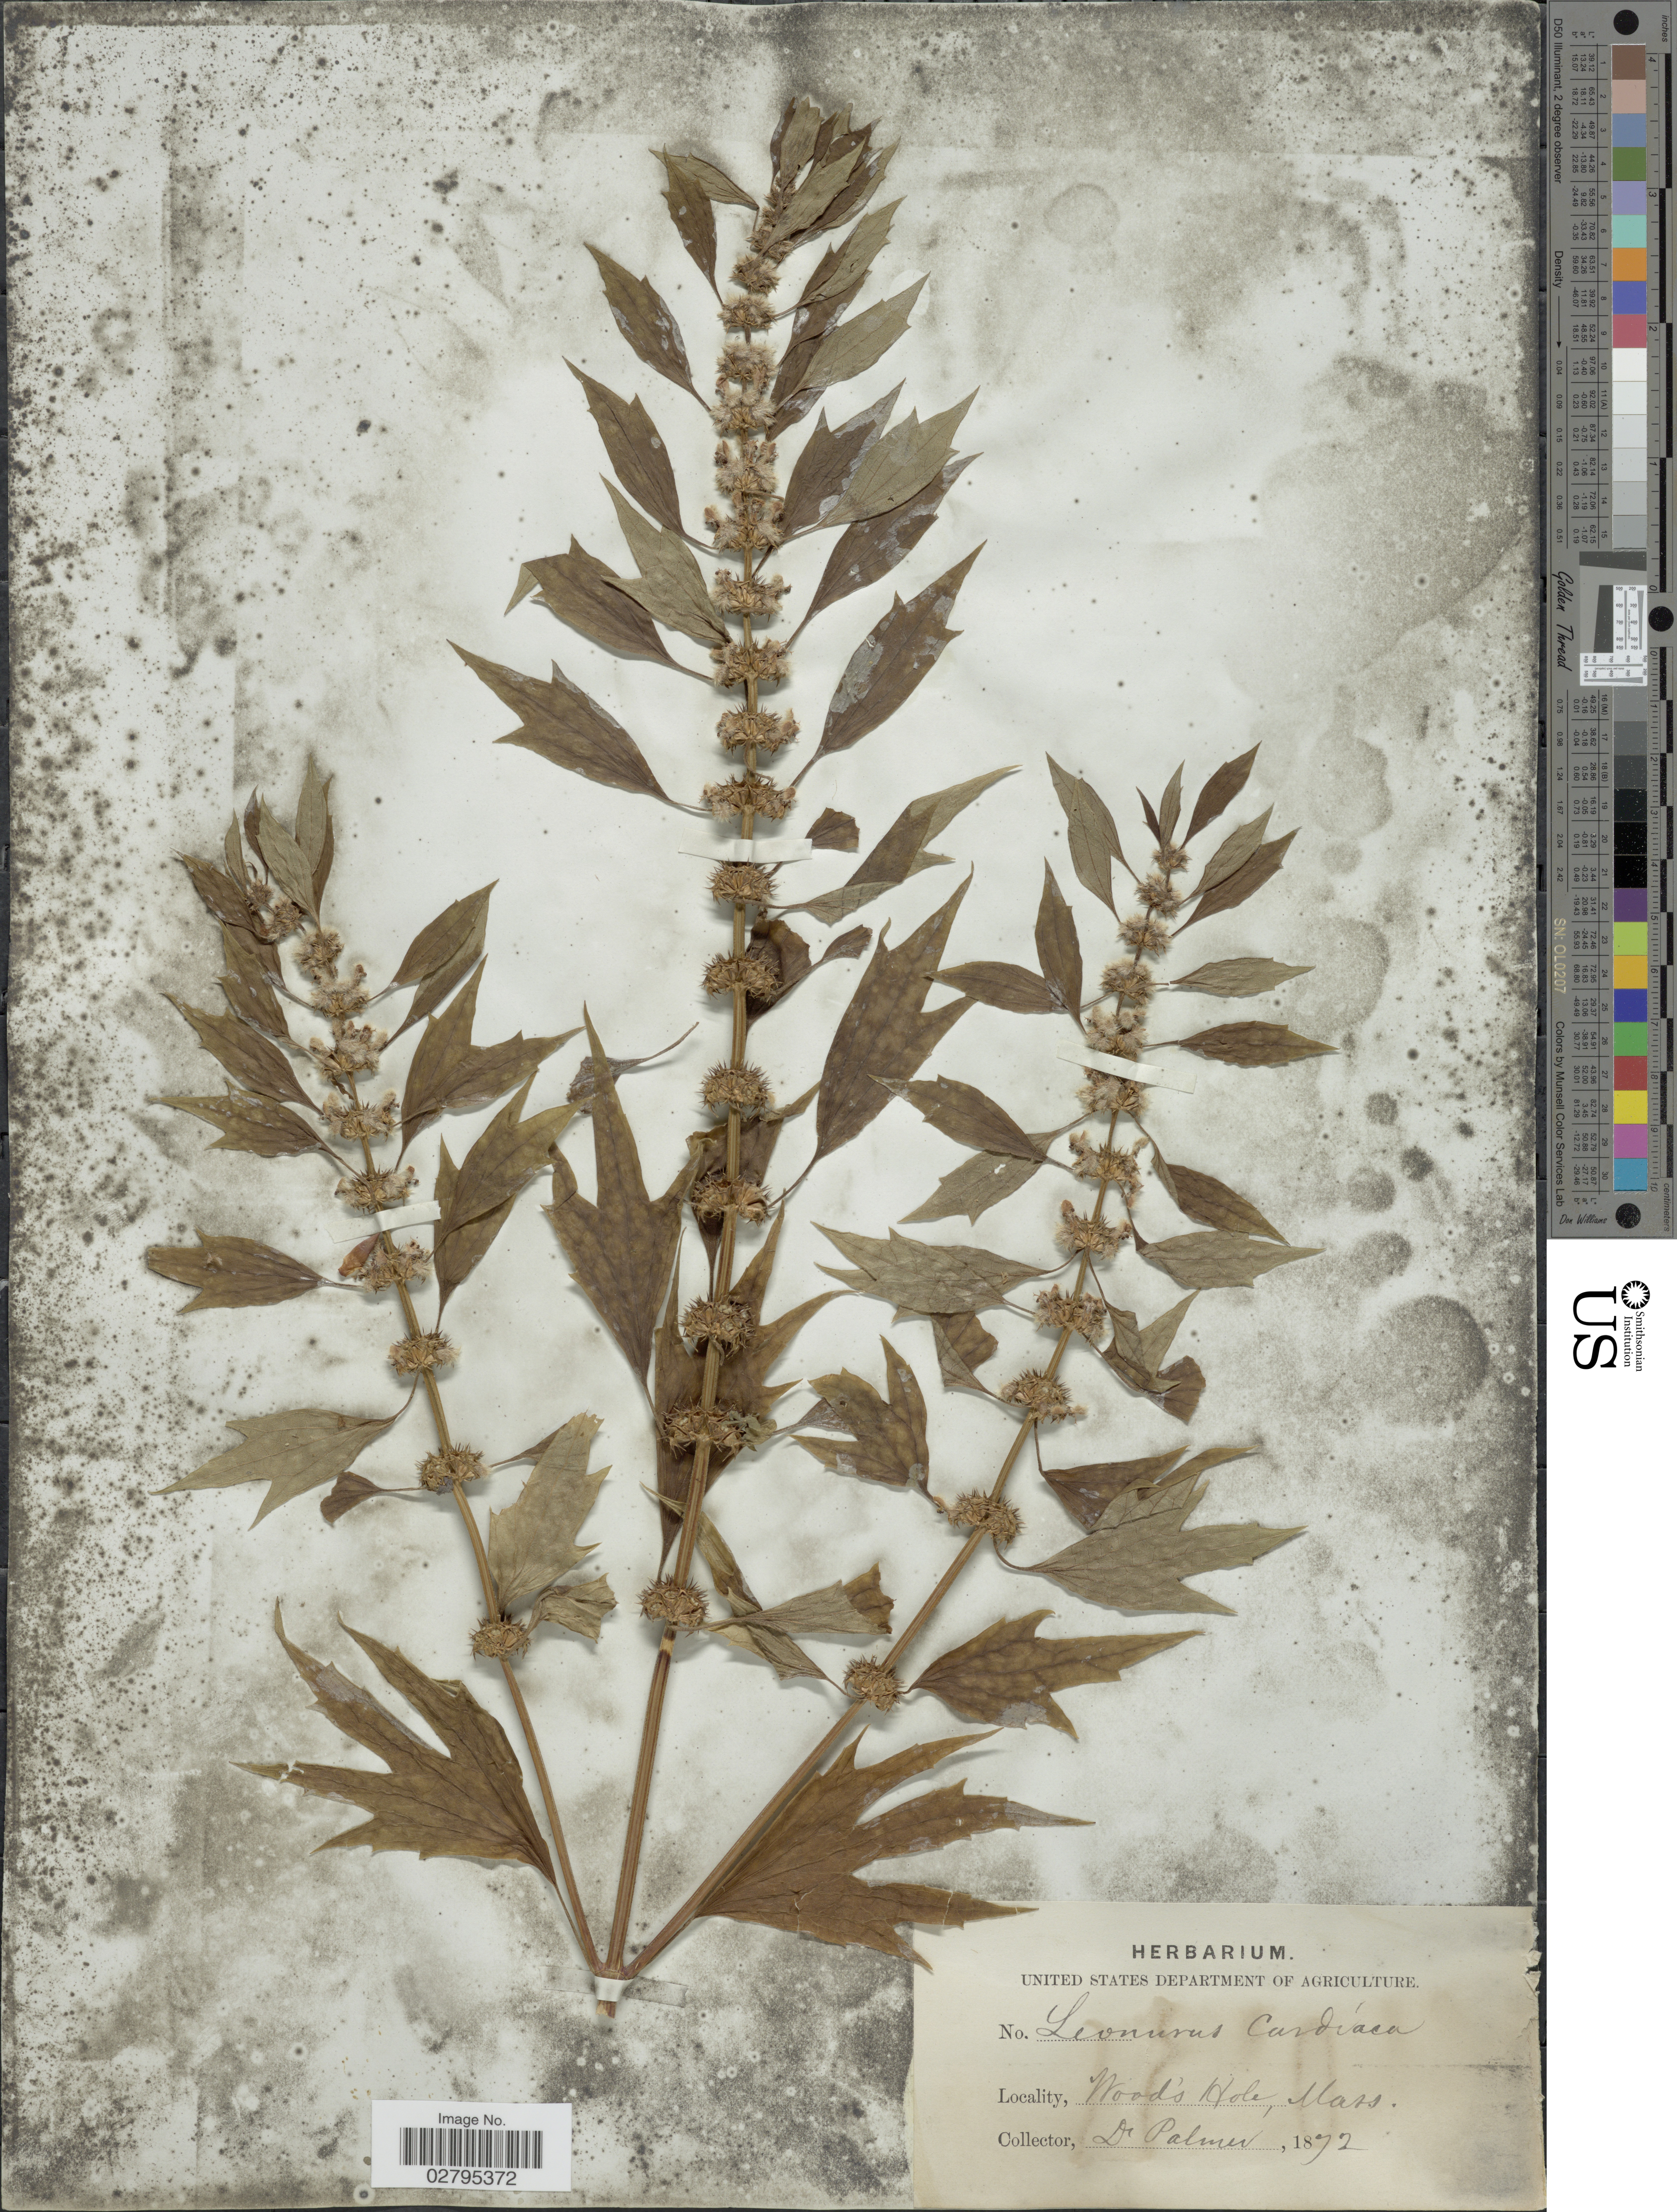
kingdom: Plantae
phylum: Tracheophyta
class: Magnoliopsida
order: Lamiales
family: Lamiaceae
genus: Leonurus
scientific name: Leonurus cardiaca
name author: L.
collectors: Palmer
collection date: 1872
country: United States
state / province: Massachusetts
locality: Wood's Hole, Mass.